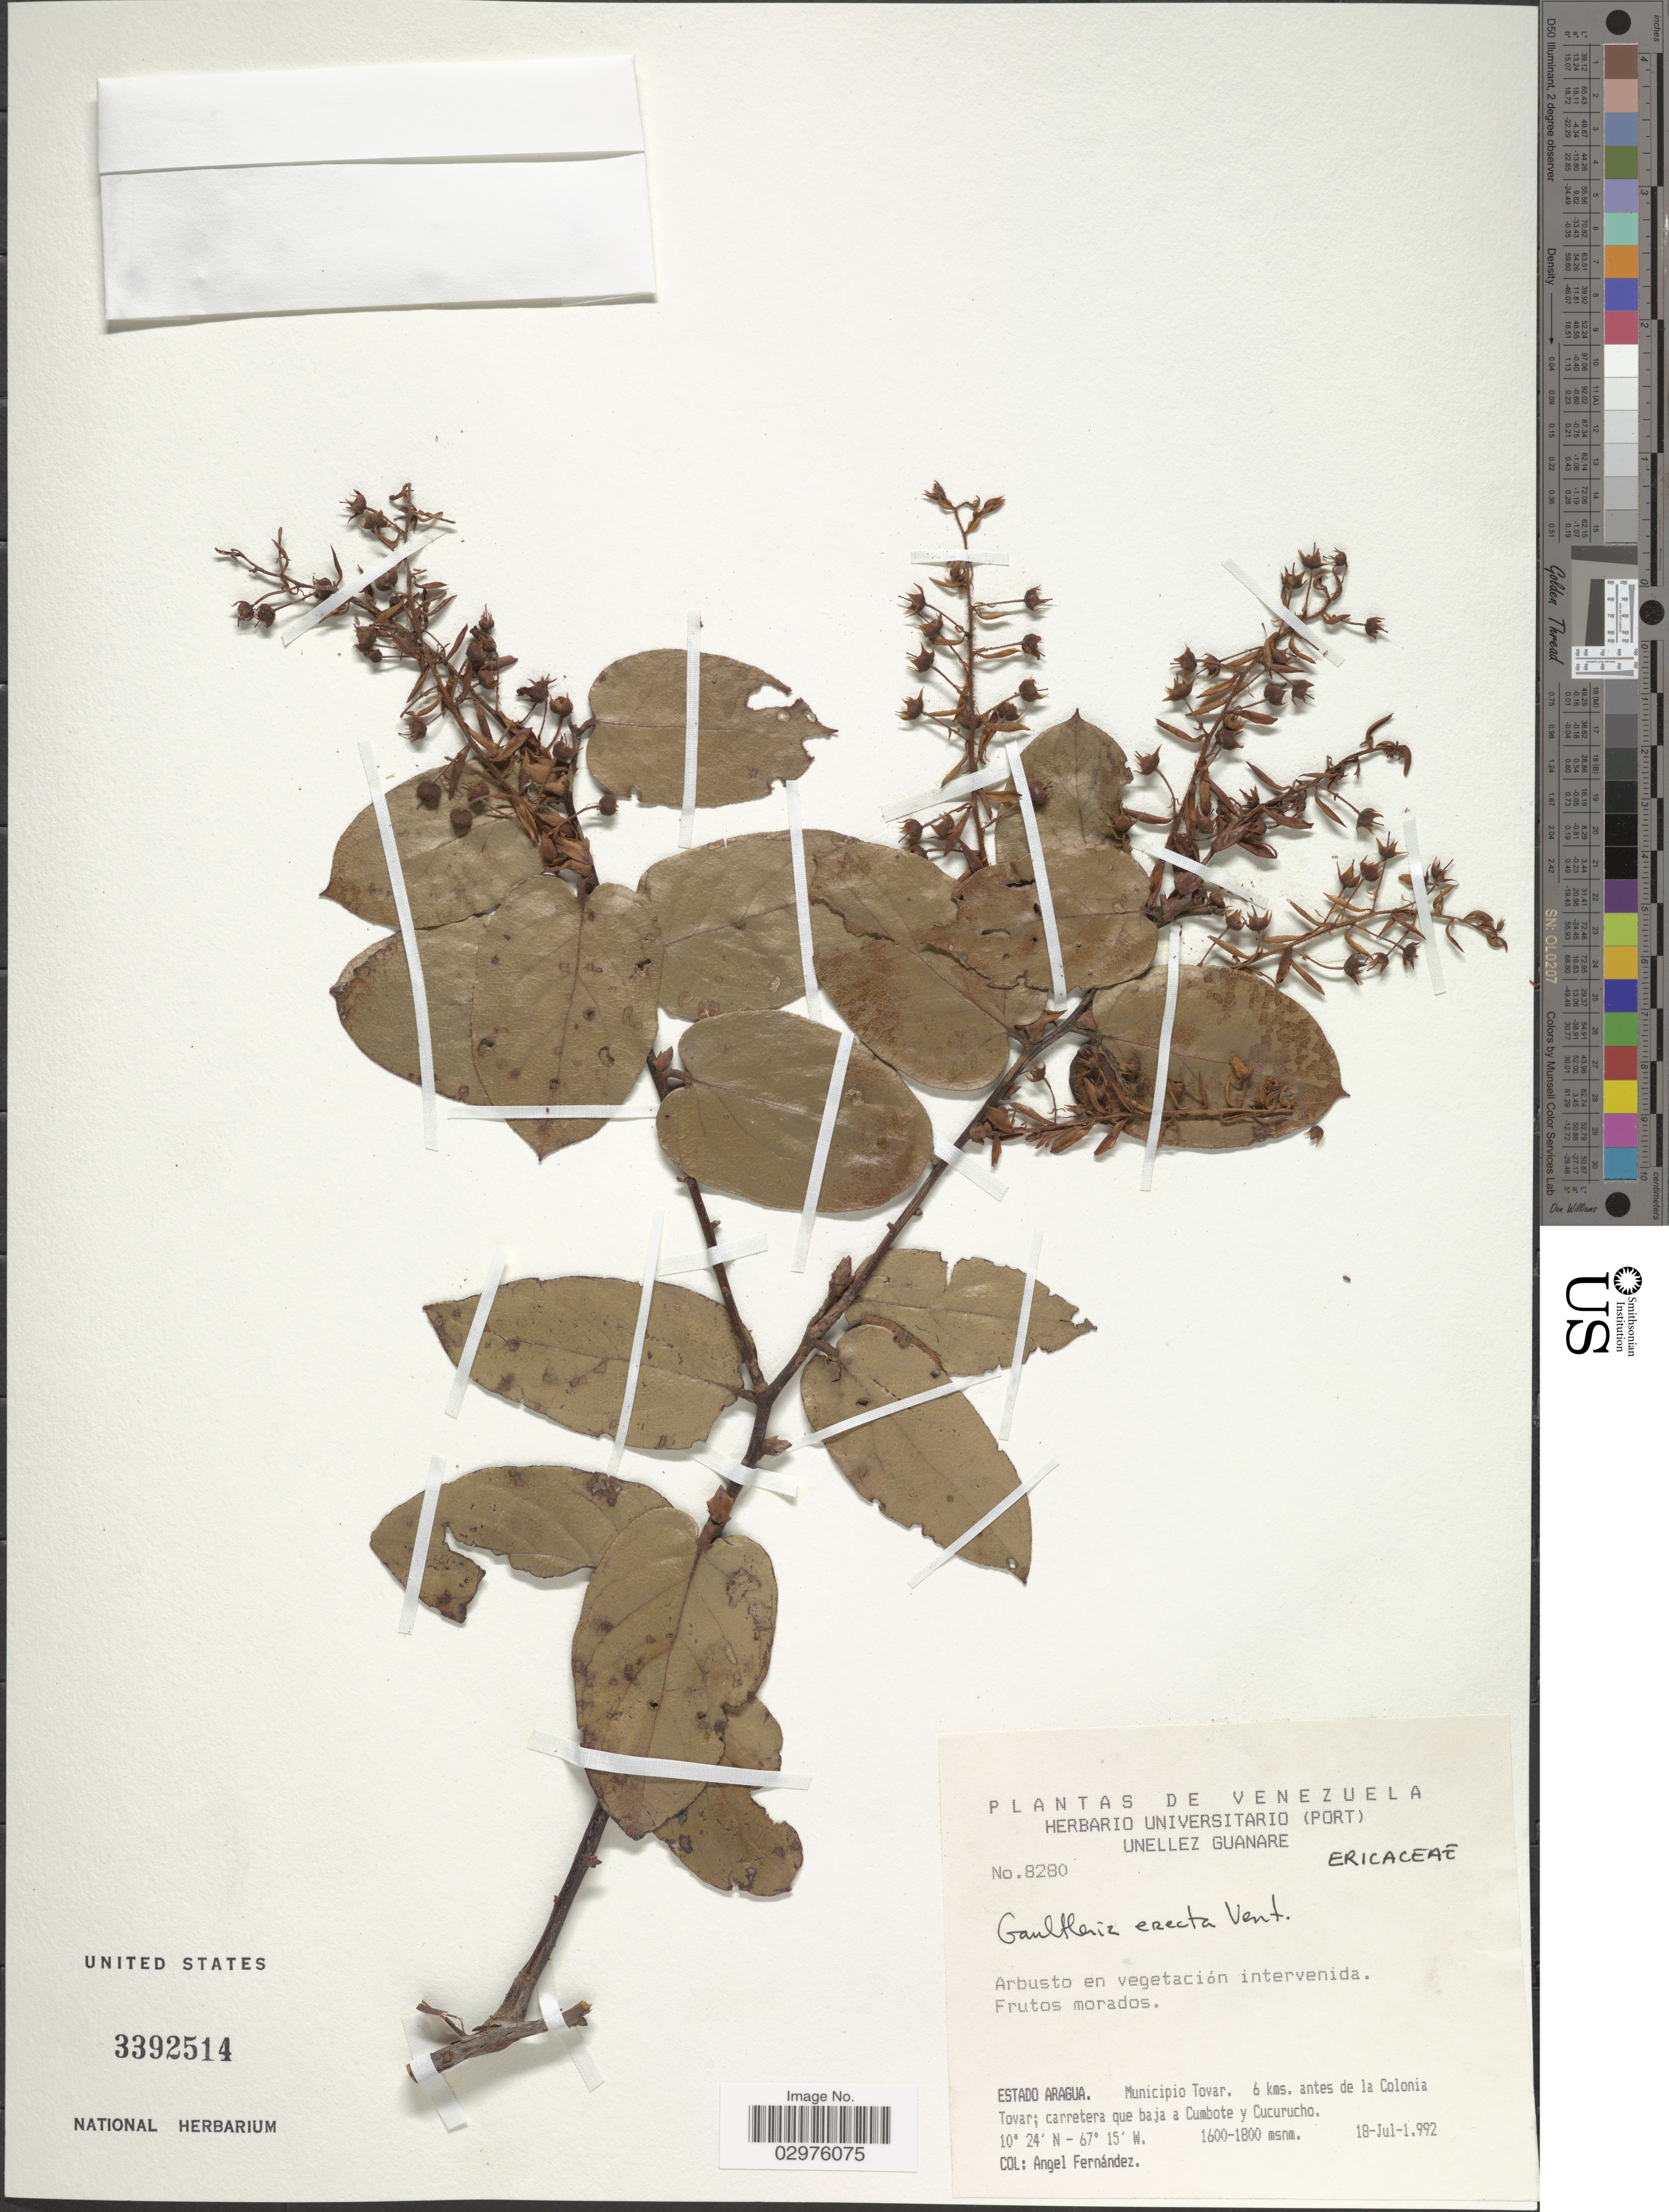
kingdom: Plantae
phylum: Tracheophyta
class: Magnoliopsida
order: Ericales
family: Ericaceae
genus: Gaultheria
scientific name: Gaultheria erecta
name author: Vent.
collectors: Á. Fernández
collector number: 8280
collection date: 1992-07-18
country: Venezuela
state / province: Aragua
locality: Estado Aragua. Municipio Tovar. 6 kms. antes de la Colonia Tovar; carretera que baja a Cumbote y Cucurucho.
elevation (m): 1600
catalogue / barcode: US 3392514